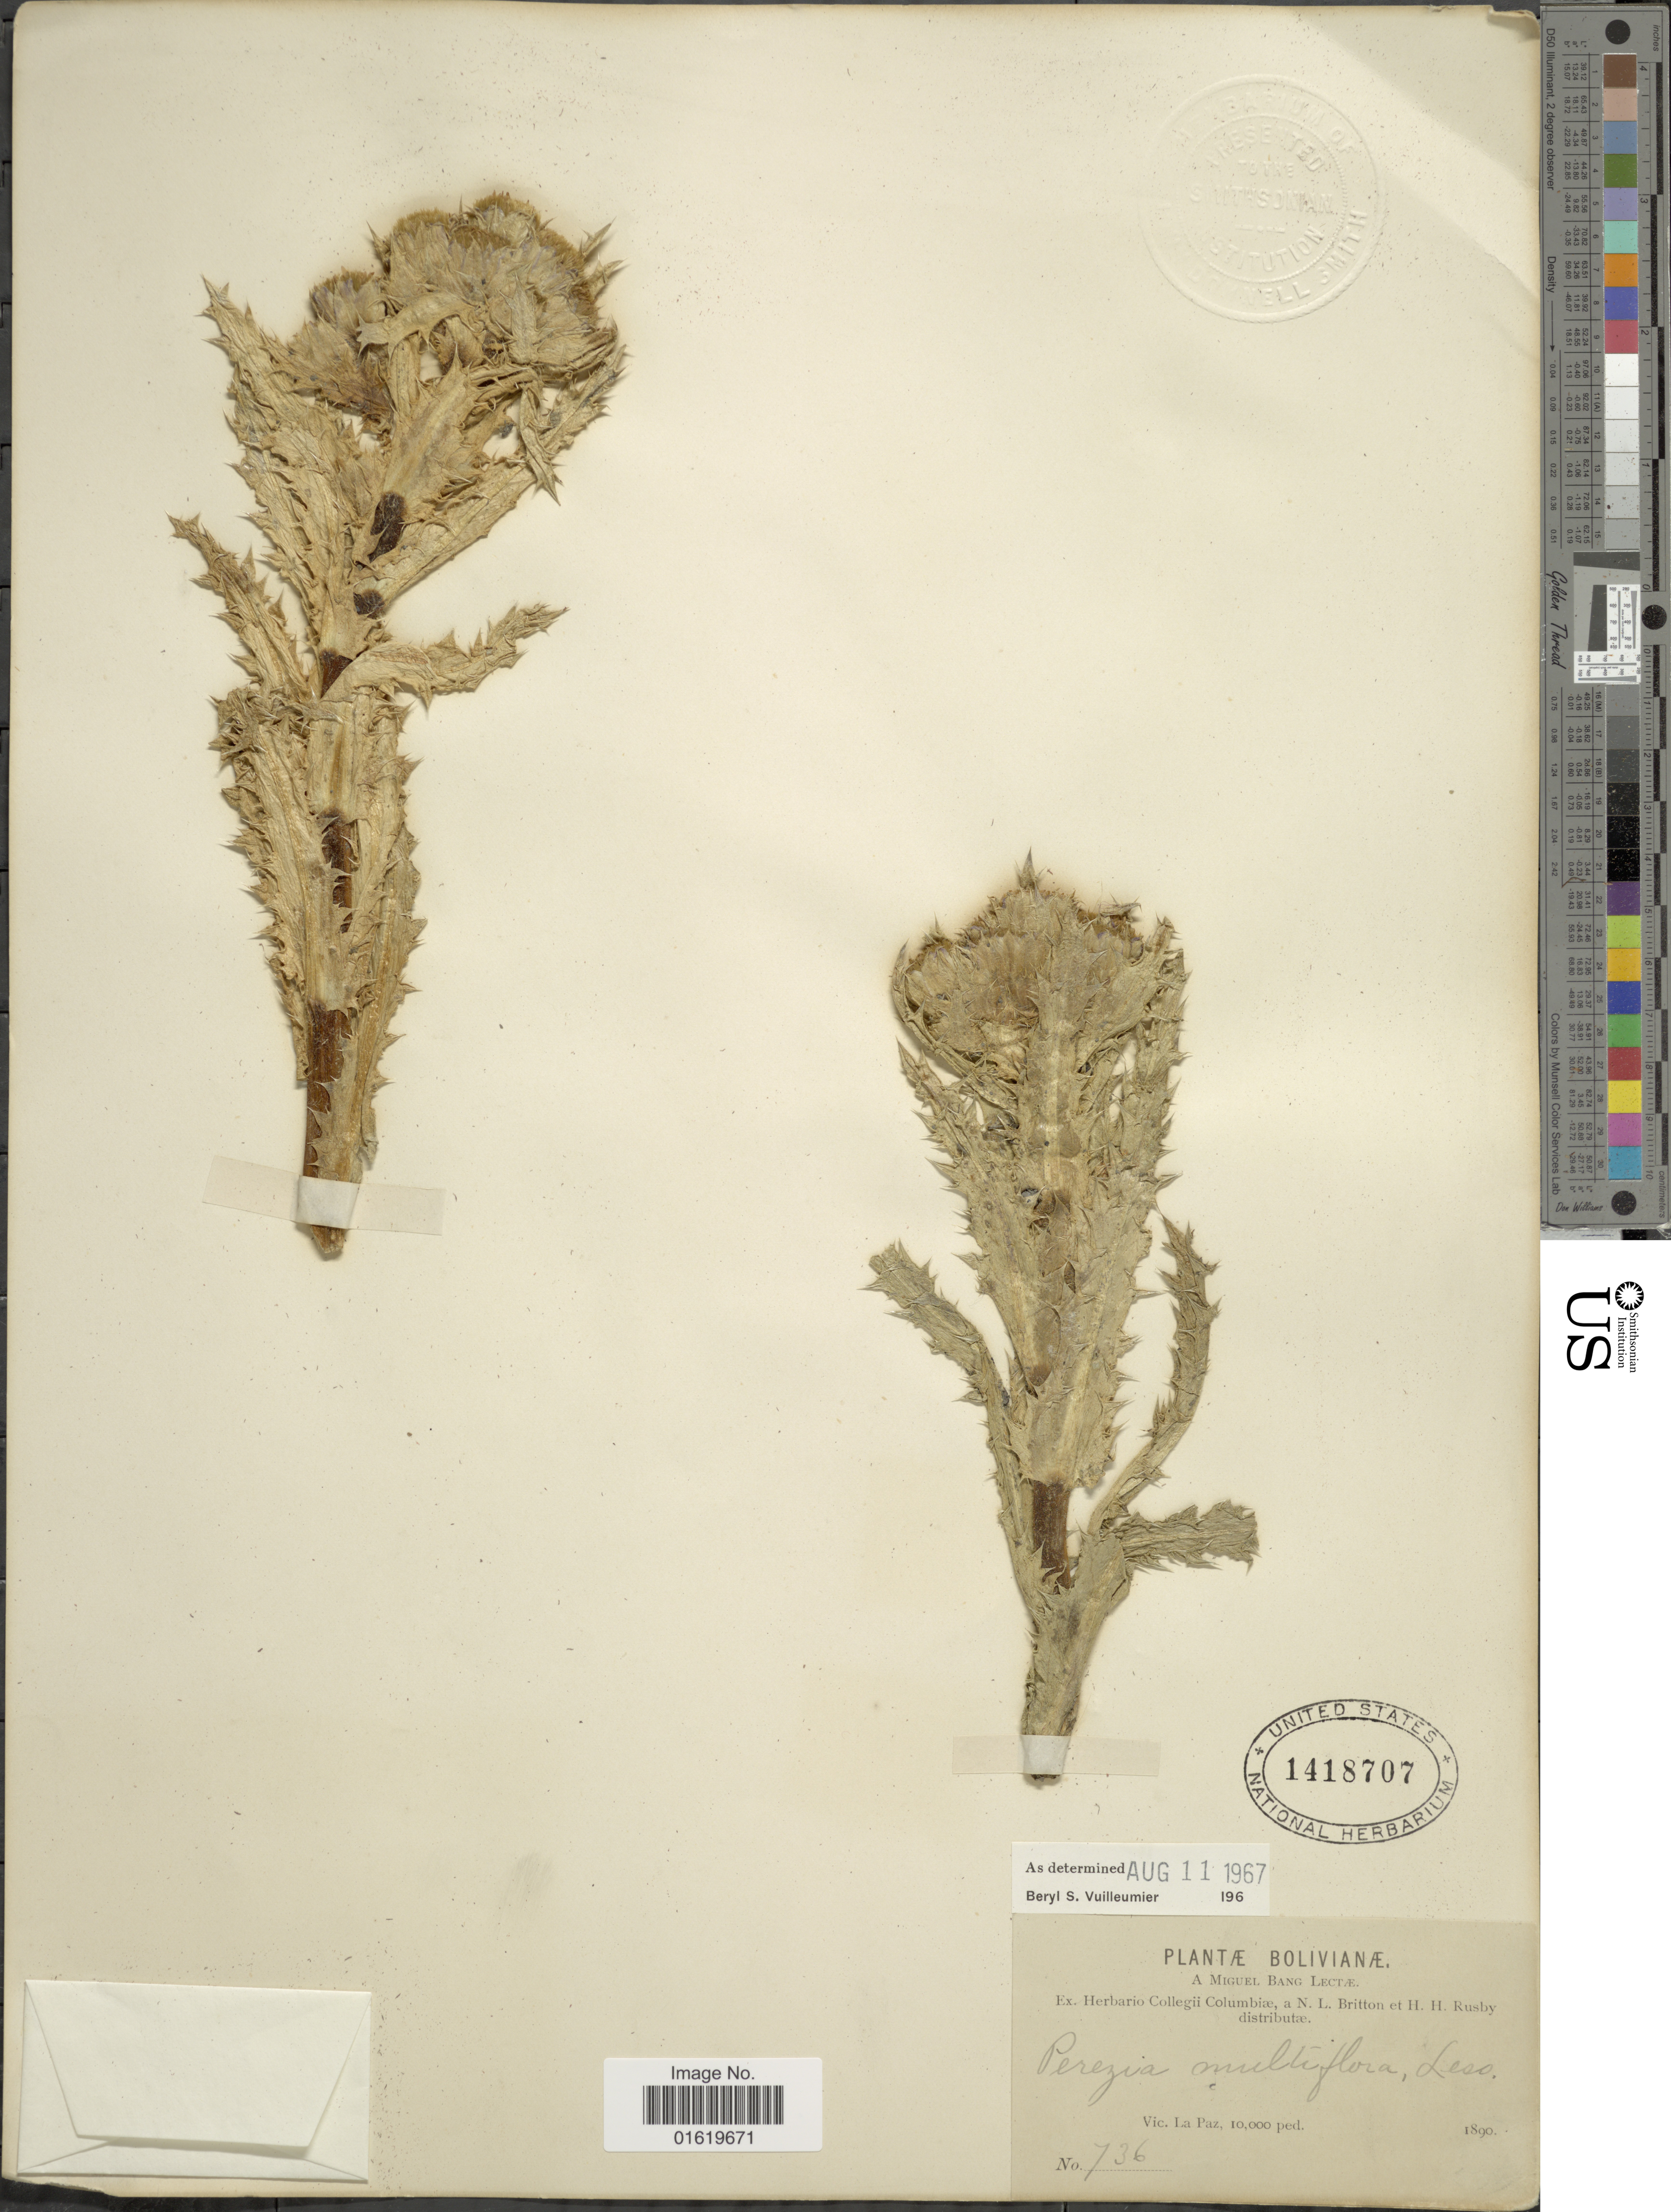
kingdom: Plantae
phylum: Tracheophyta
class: Magnoliopsida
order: Asterales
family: Asteraceae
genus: Perezia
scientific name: Perezia multiflora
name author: Less.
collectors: M. Bang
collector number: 736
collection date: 1890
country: Bolivia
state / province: La Paz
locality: Vic. La Paz.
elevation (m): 3048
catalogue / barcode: US 1418707